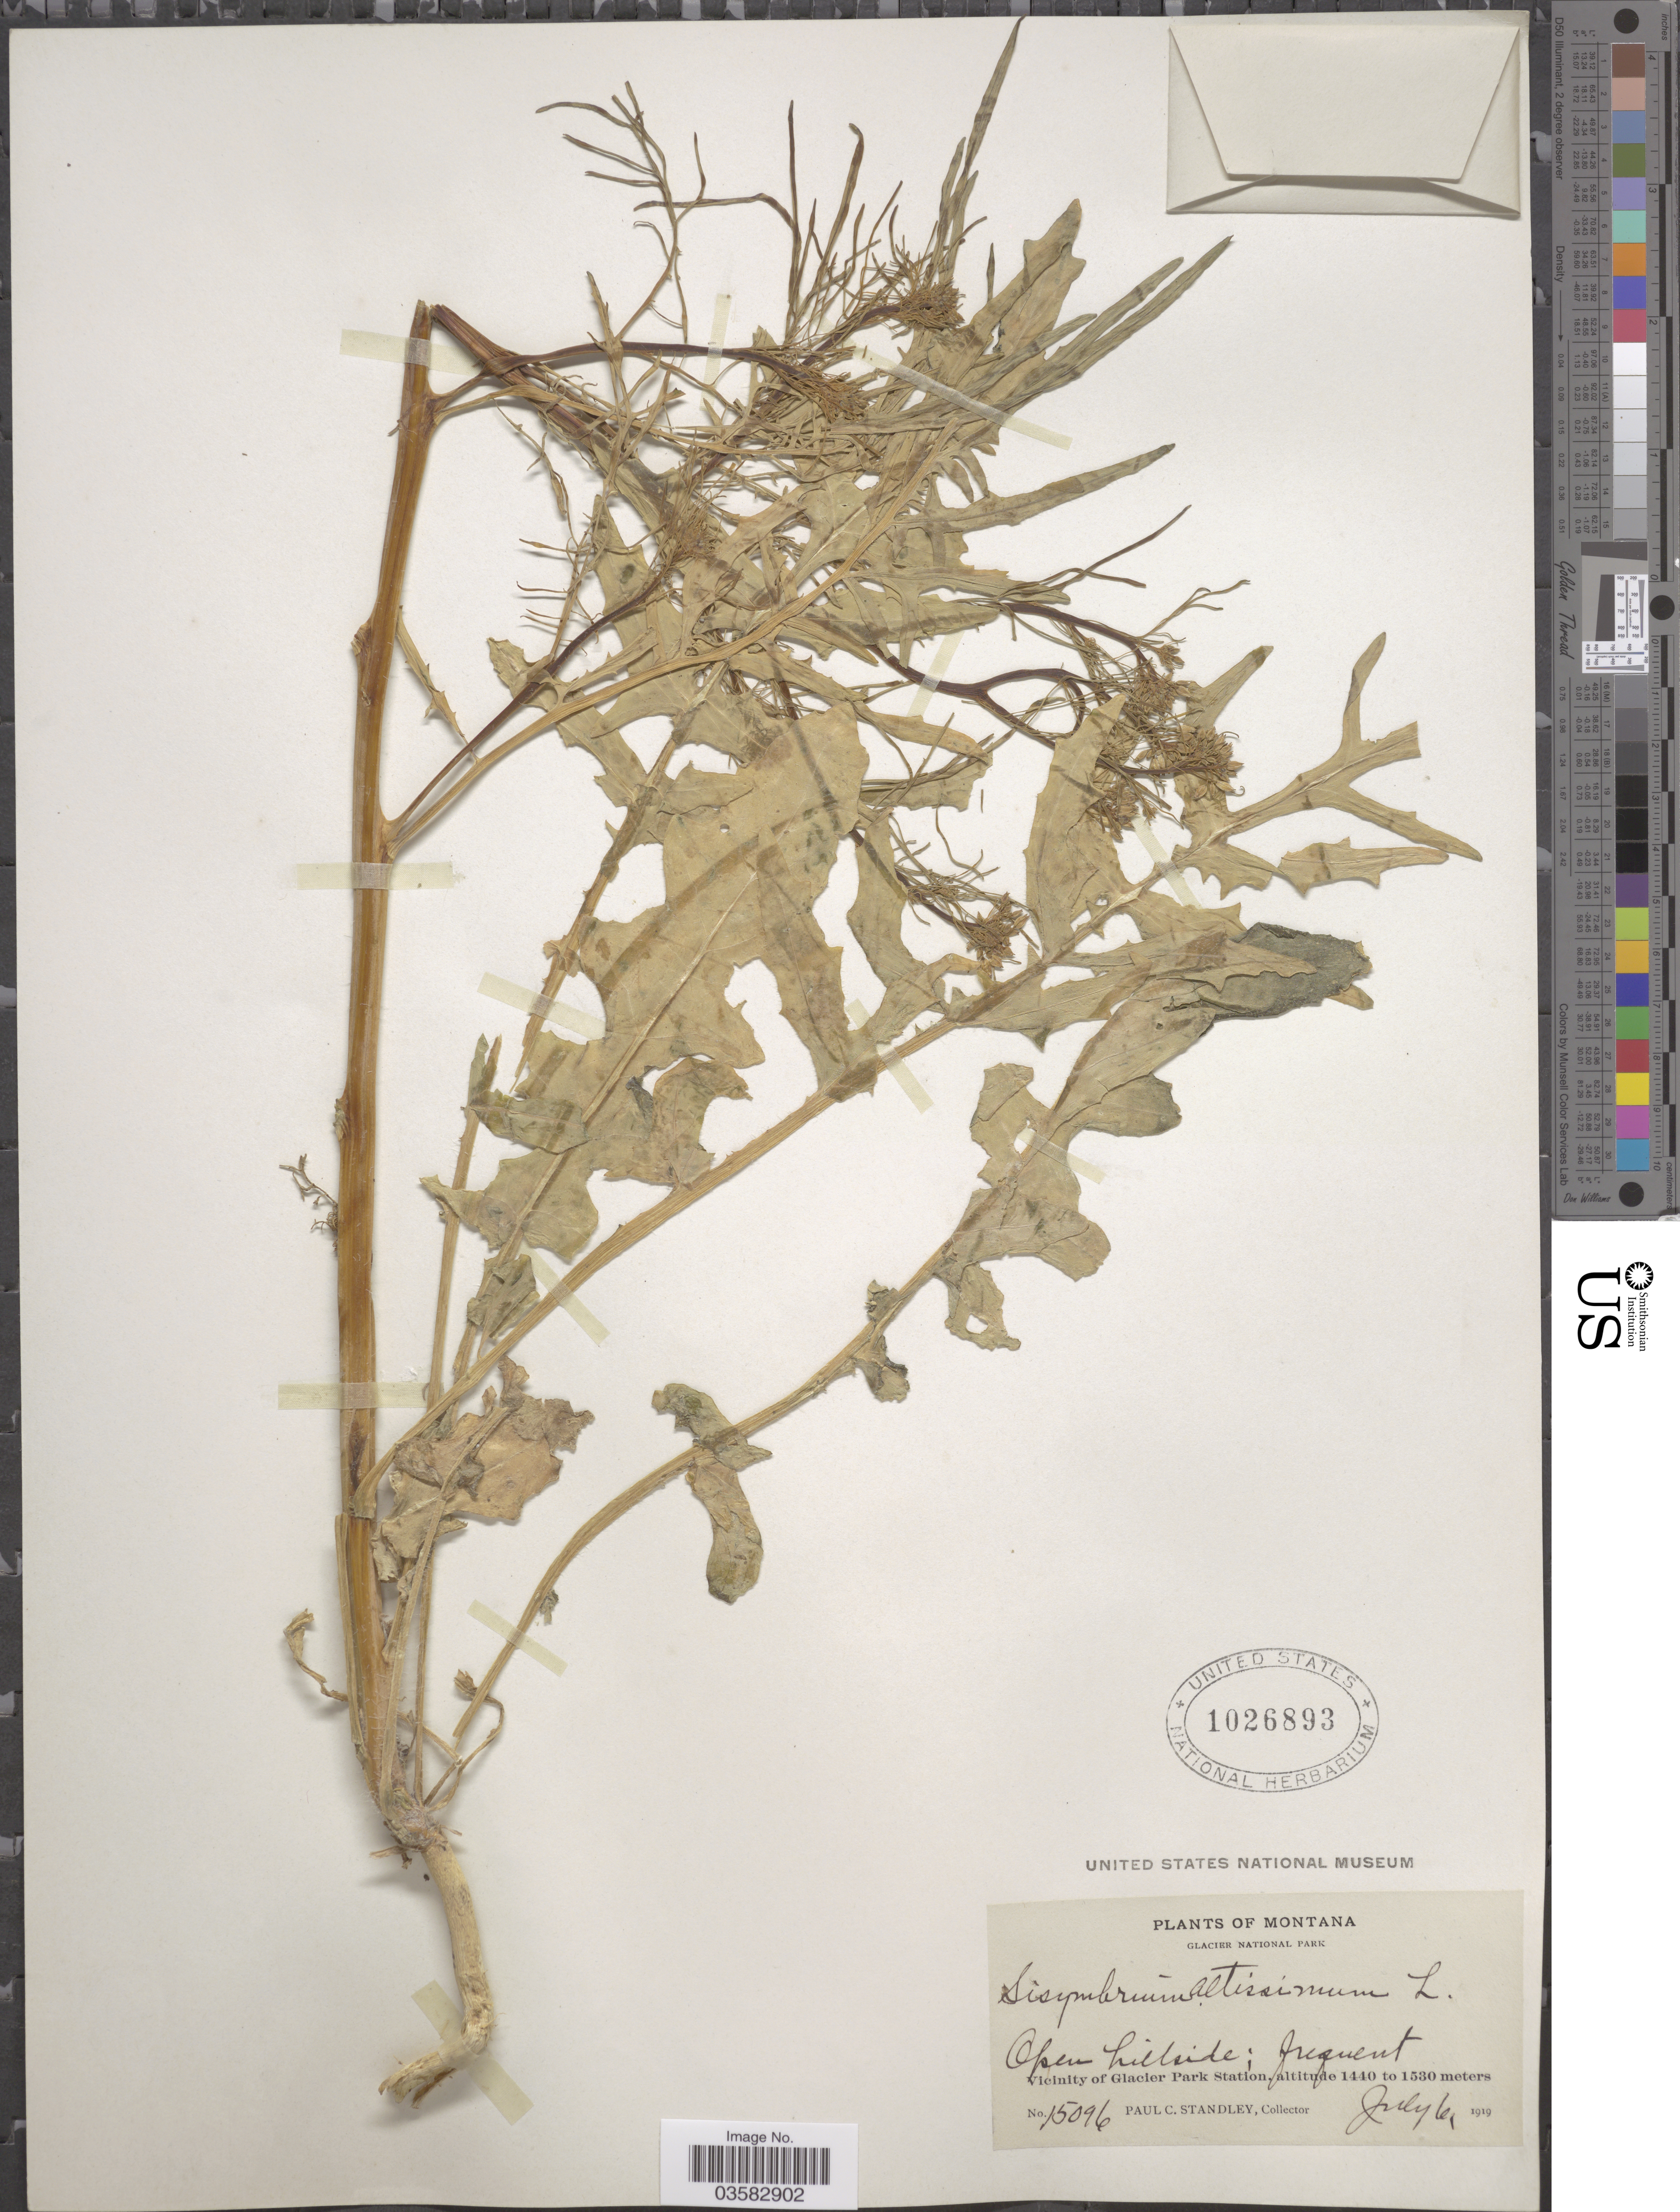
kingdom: Plantae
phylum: Tracheophyta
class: Magnoliopsida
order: Brassicales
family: Brassicaceae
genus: Sisymbrium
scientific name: Sisymbrium altissimum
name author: L.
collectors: P. C. Standley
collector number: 15096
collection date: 1919-07-06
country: United States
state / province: Montana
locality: Glacier National Park. Vicinity of Glacier Park Station.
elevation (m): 1440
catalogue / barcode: US 1026893